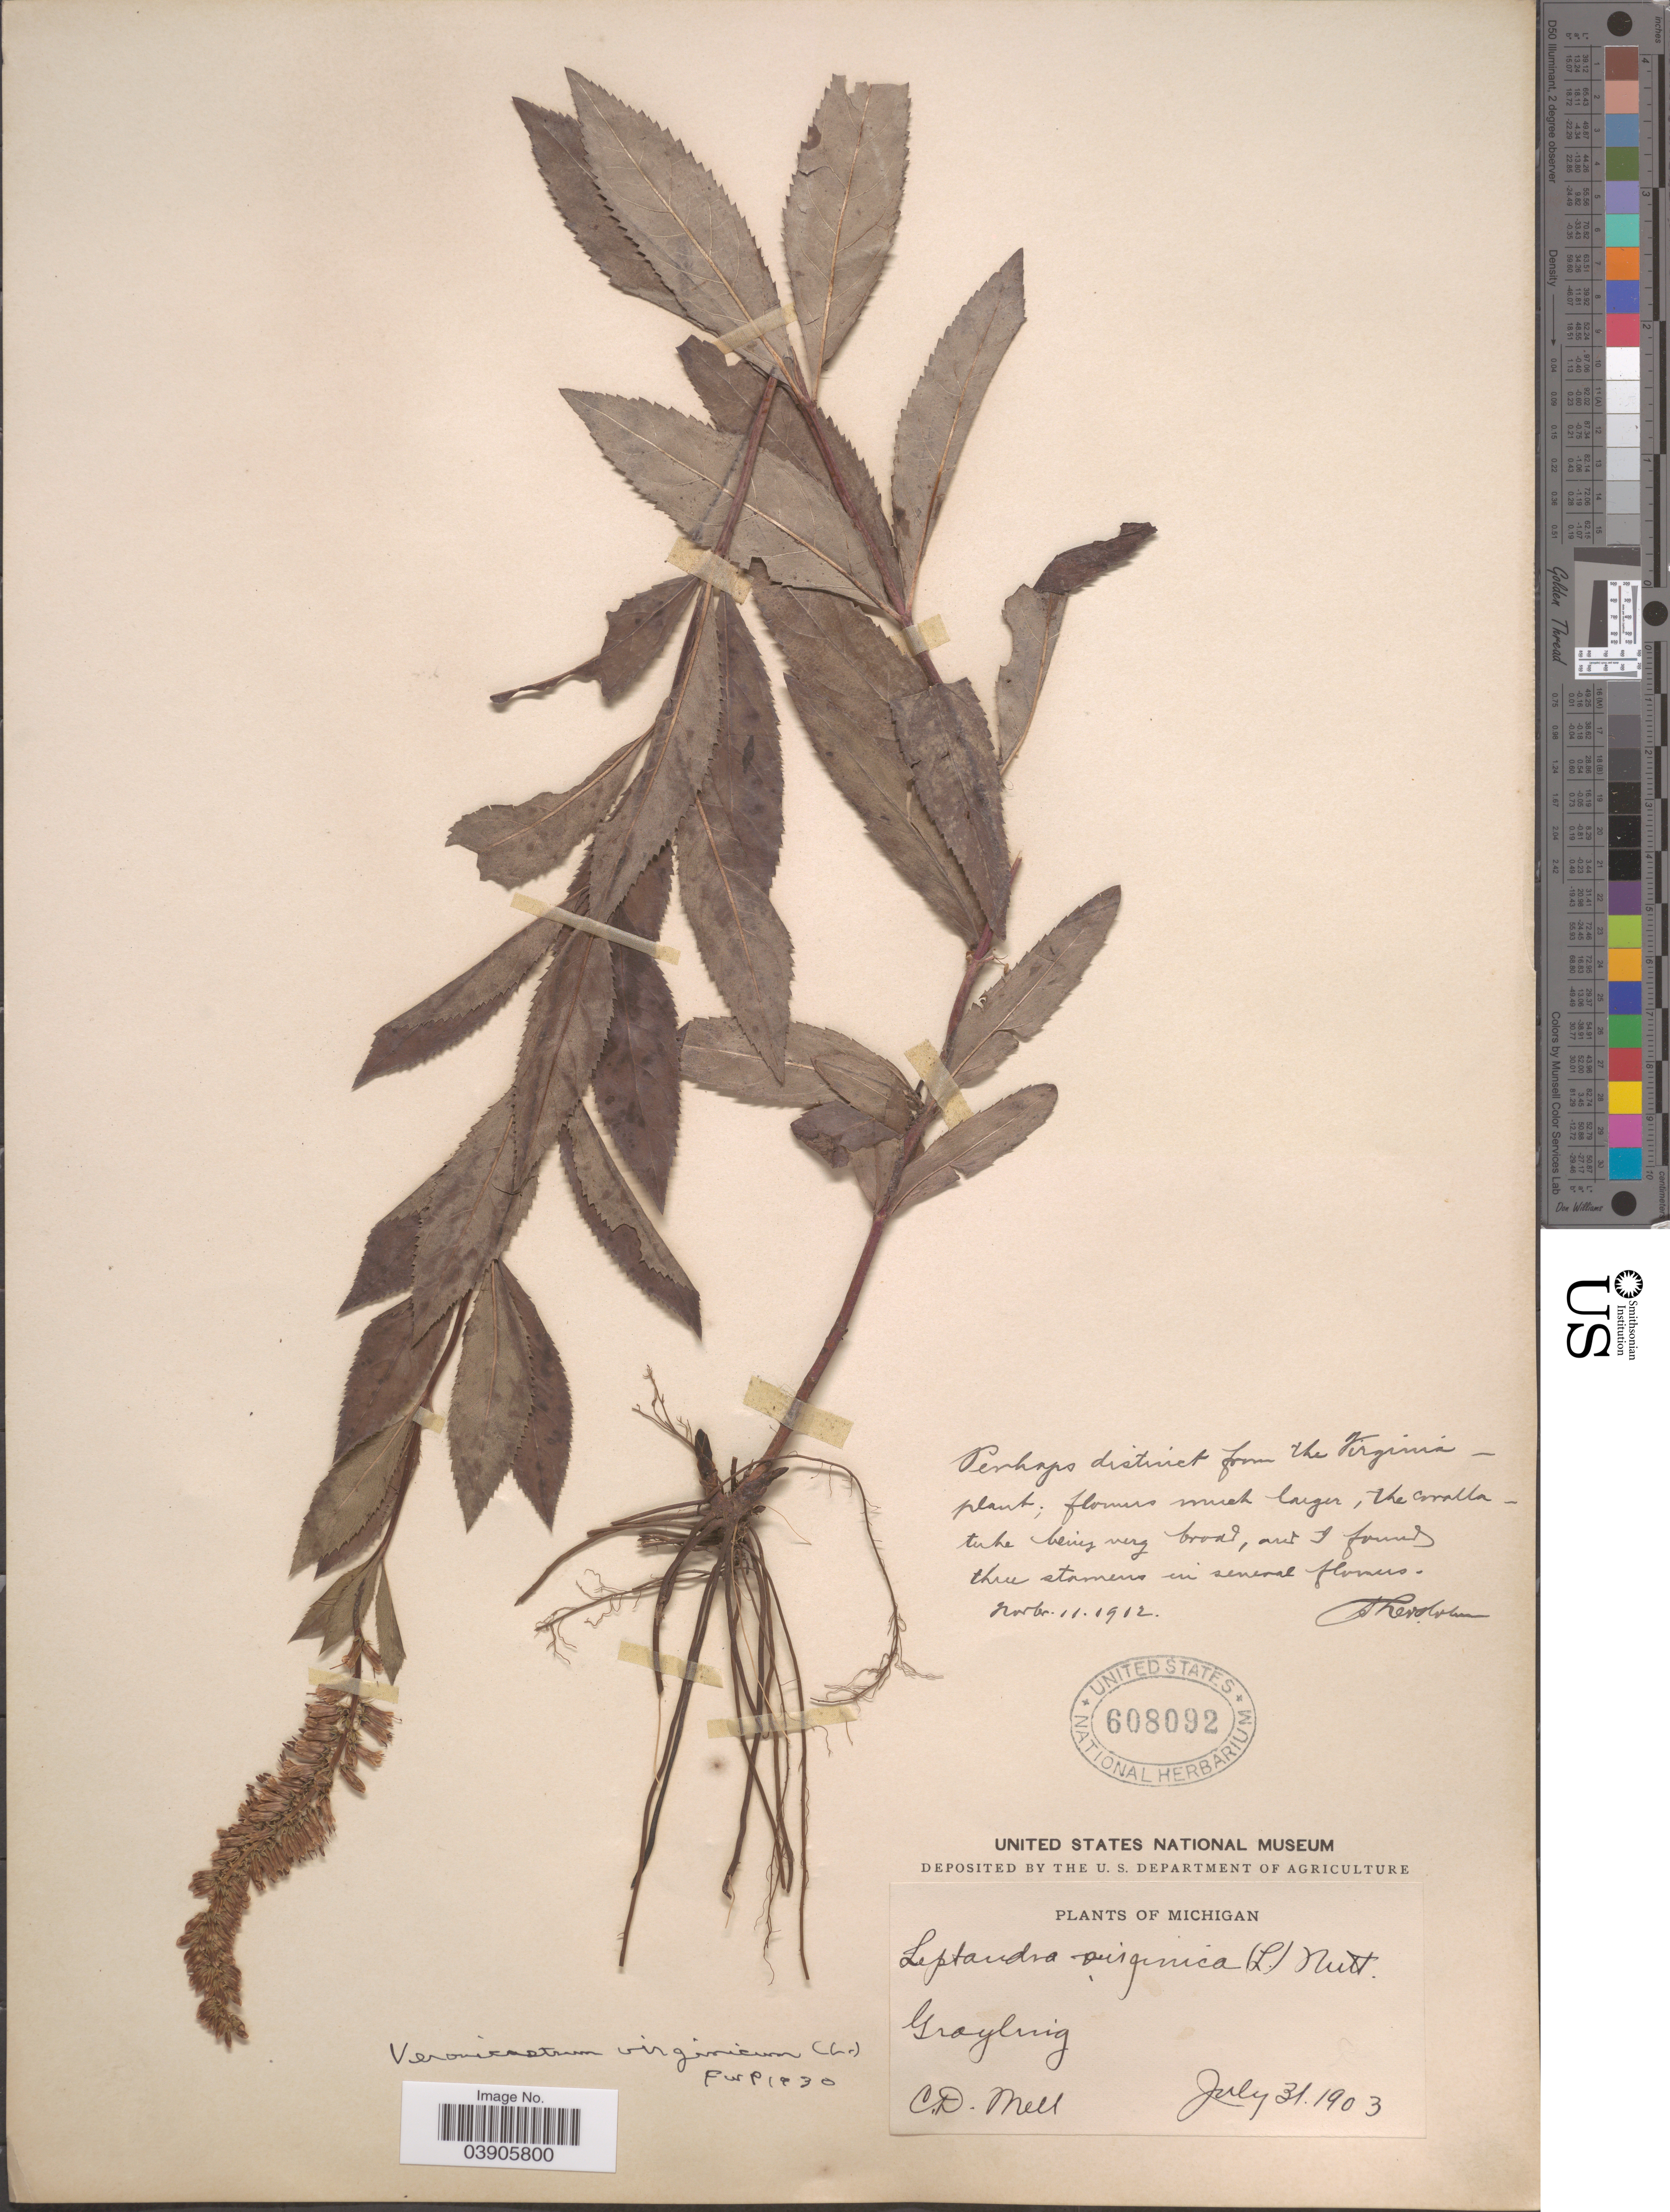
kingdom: Plantae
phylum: Tracheophyta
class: Magnoliopsida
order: Lamiales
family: Plantaginaceae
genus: Veronicastrum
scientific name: Veronicastrum virginicum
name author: (L.) Farw.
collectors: C. D. Mell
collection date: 1903-07-31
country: United States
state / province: Michigan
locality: Grayling.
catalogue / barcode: US 608092